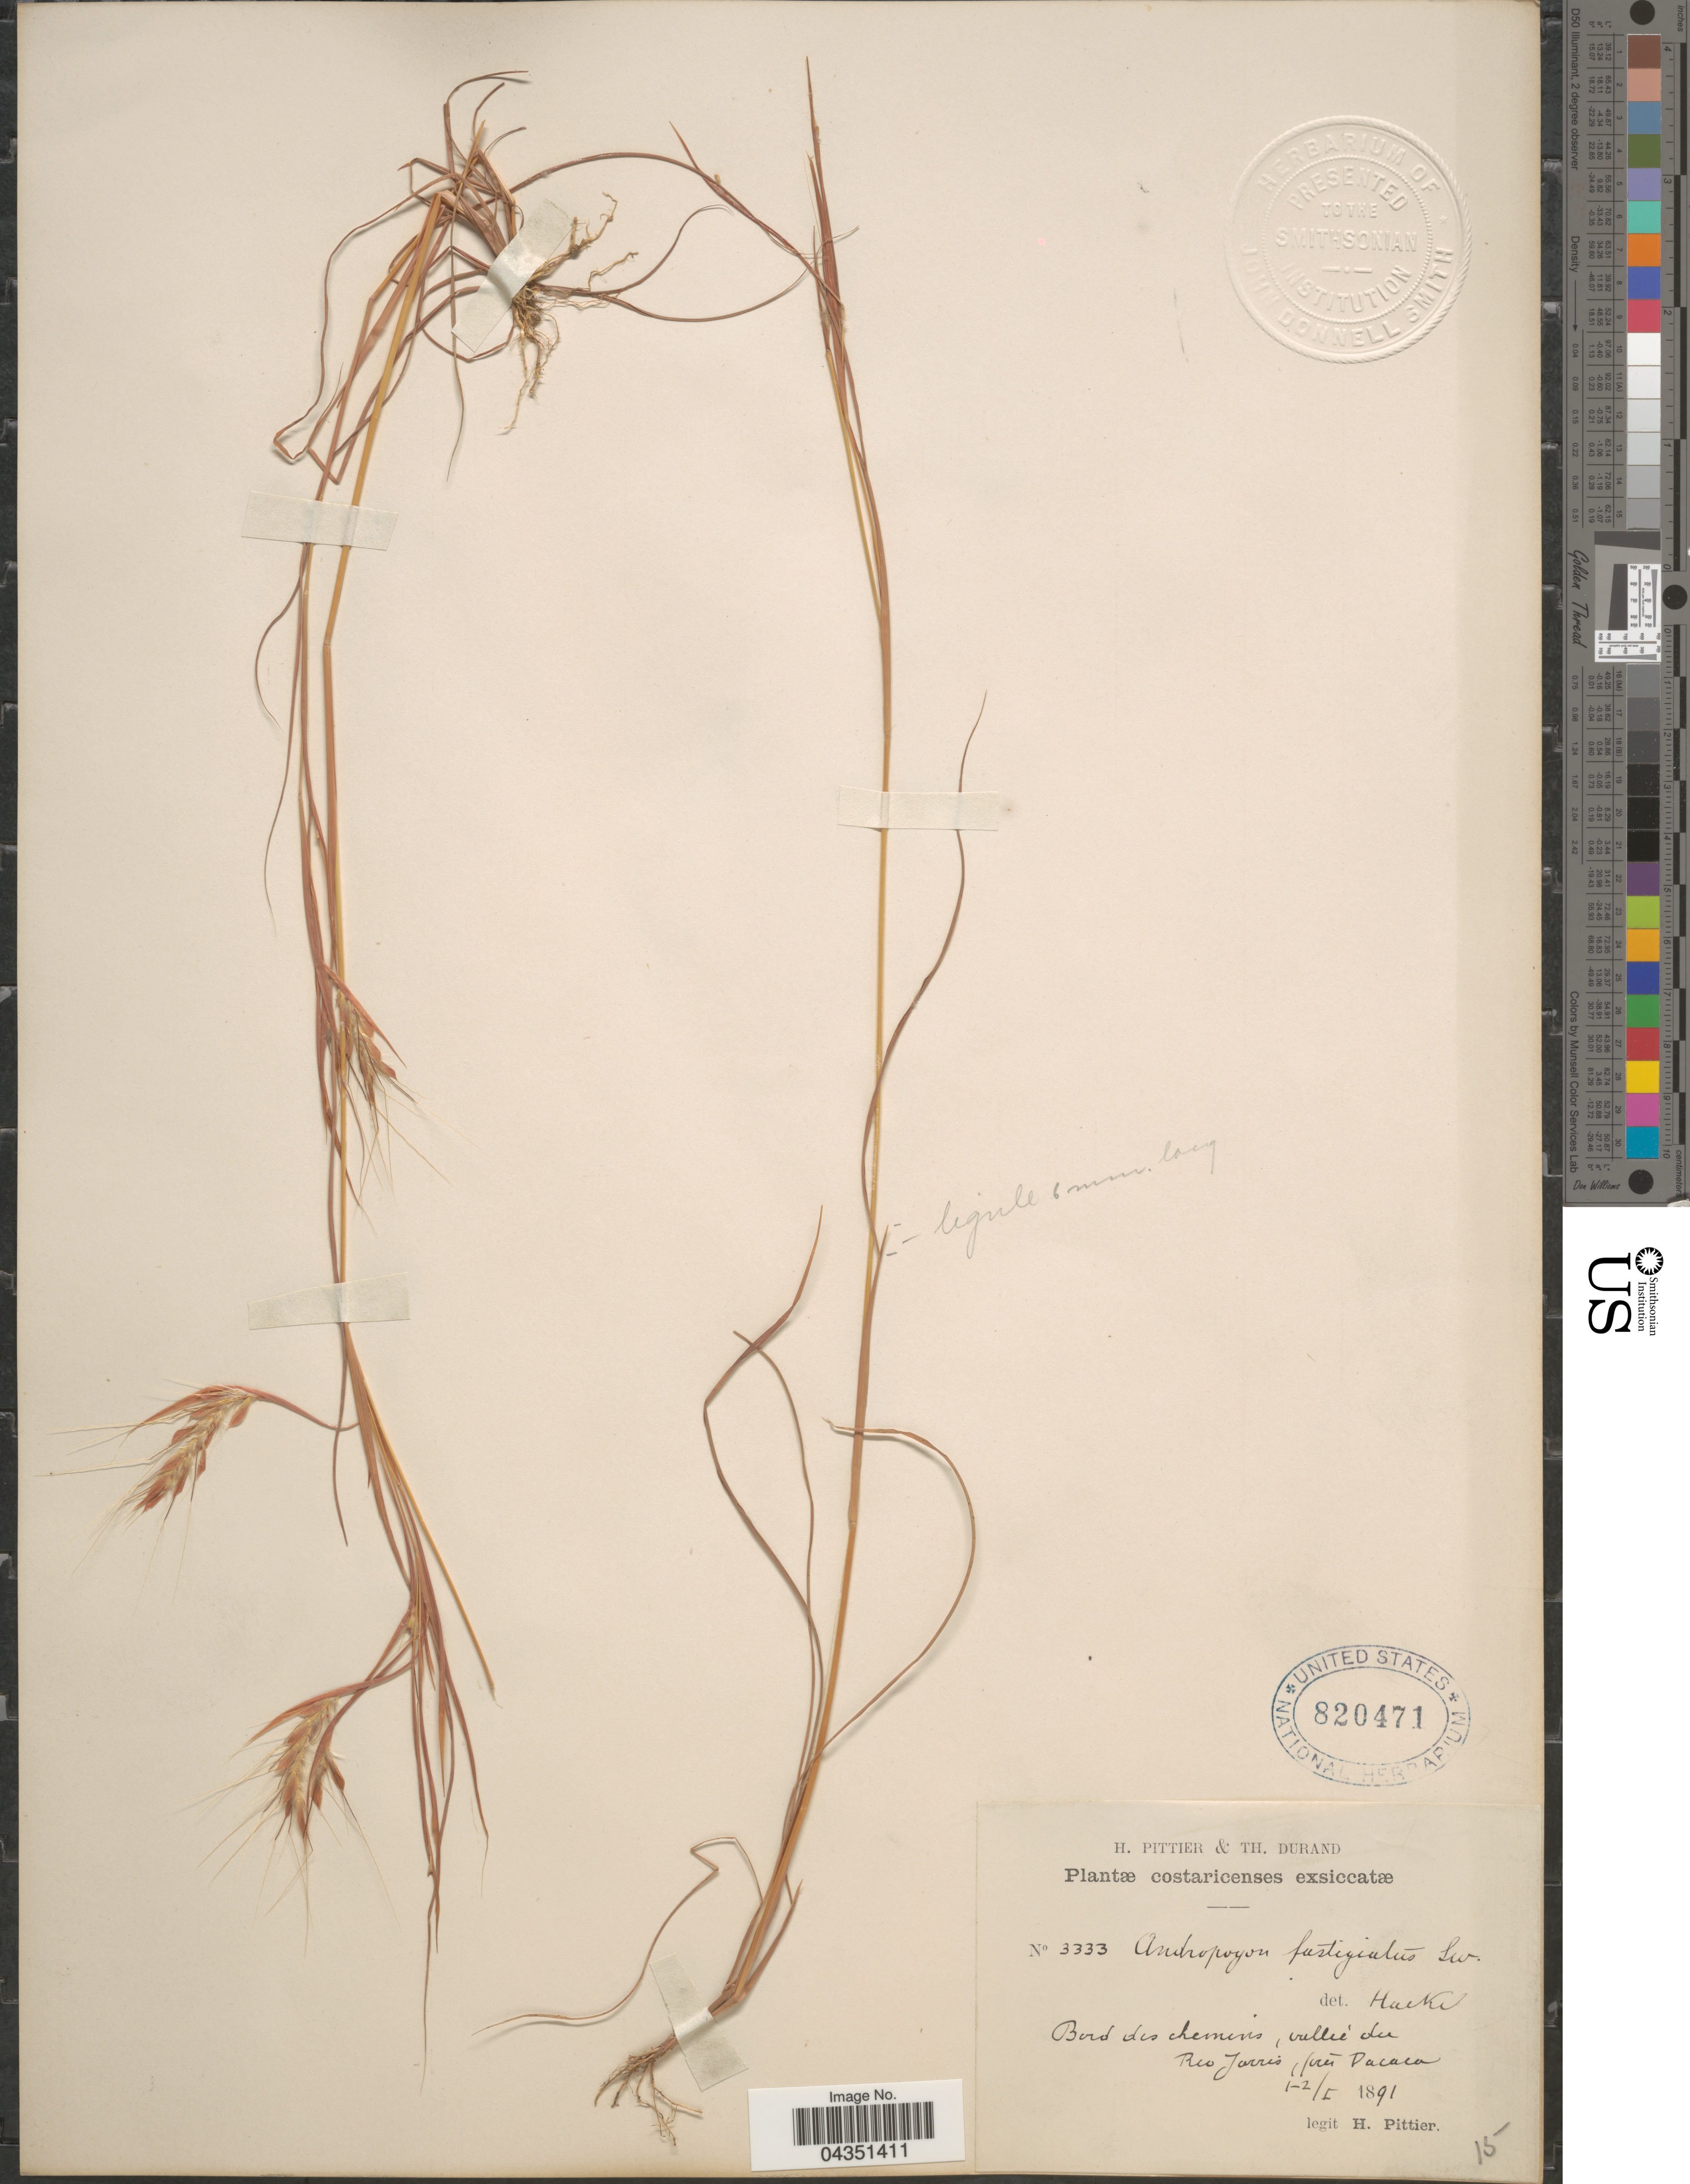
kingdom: Plantae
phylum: Tracheophyta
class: Liliopsida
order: Poales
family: Poaceae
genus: Diectomis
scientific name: Diectomis fastigiata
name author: (Sw.) P. Beauv.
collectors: H. F. Pittier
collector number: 3333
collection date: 1891-01-01/1891-01-02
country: Costa Rica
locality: Bord des chemins, vallée du Rio Jarris prés Pacaca.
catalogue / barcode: US 820471